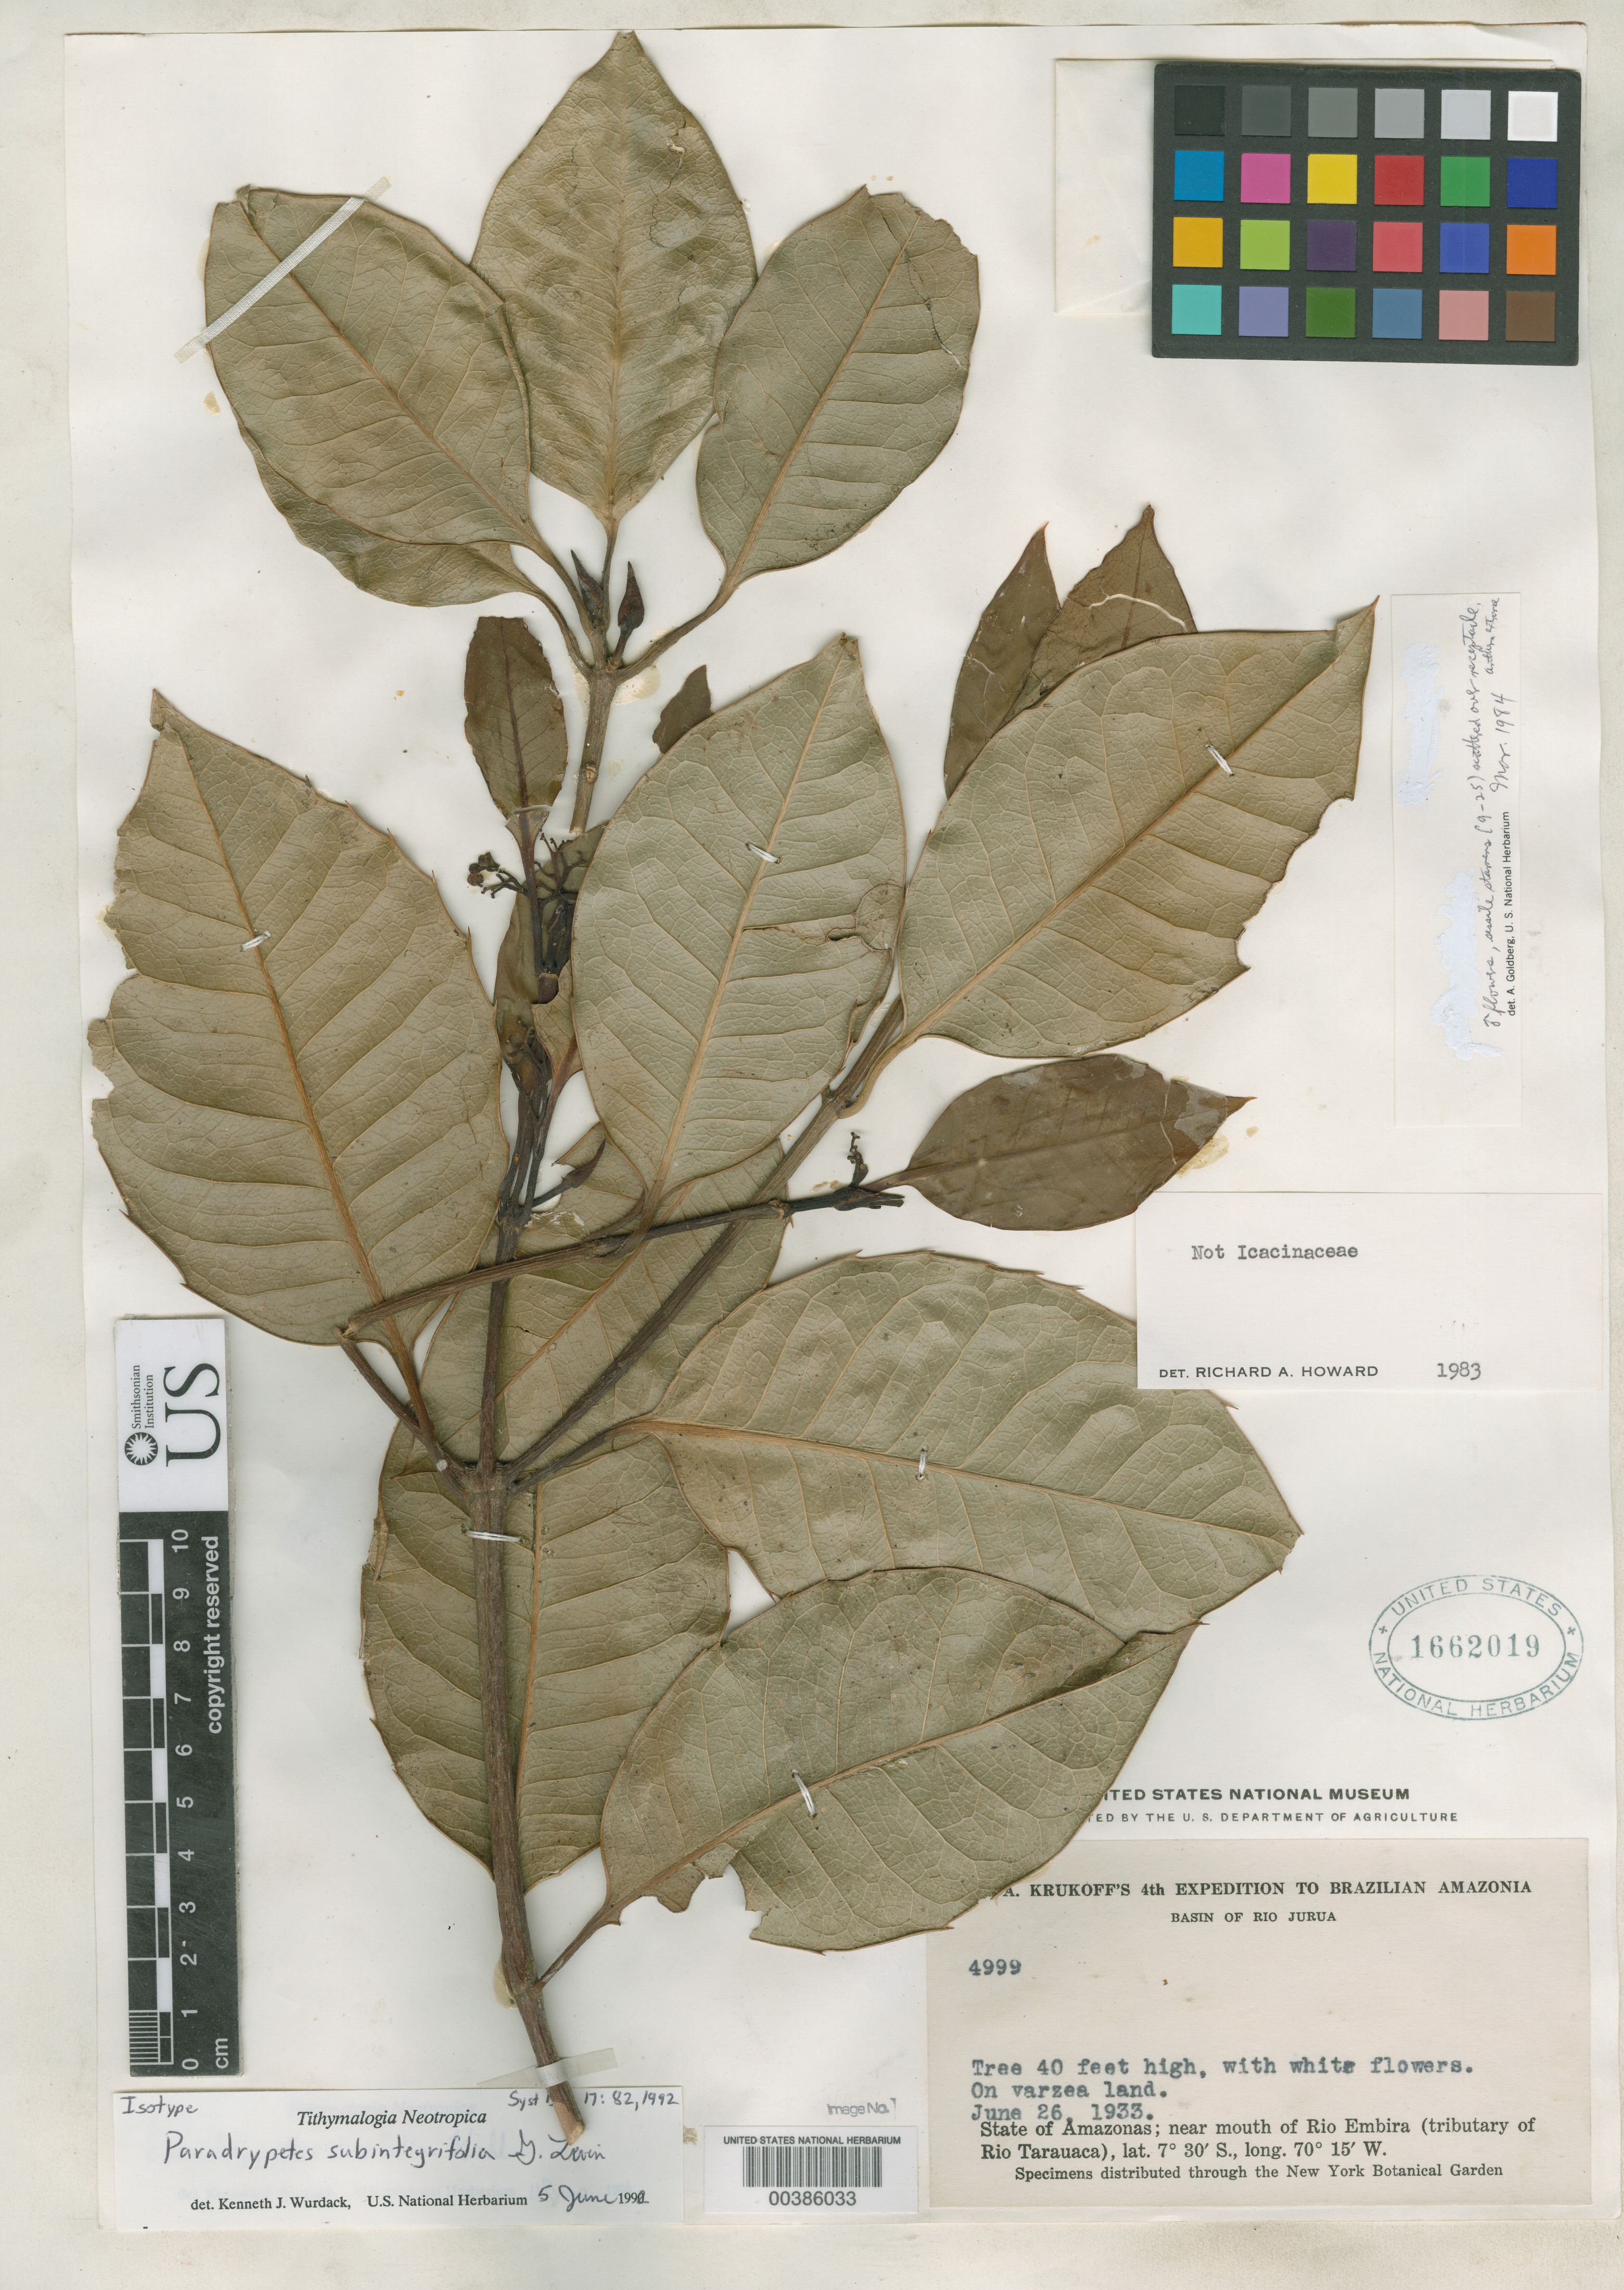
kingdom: Plantae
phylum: Tracheophyta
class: Magnoliopsida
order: Malpighiales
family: Rhizophoraceae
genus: Paradrypetes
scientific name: Paradrypetes subintegrifolia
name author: G.A. Levin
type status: Isotype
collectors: B. A. Krukoff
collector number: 4999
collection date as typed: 26 Jun 1933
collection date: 1933-06-26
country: Brazil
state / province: Amazonas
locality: Near mouth of Rio Embira, tributary of Rio Tarauaca.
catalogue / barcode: US 1662019